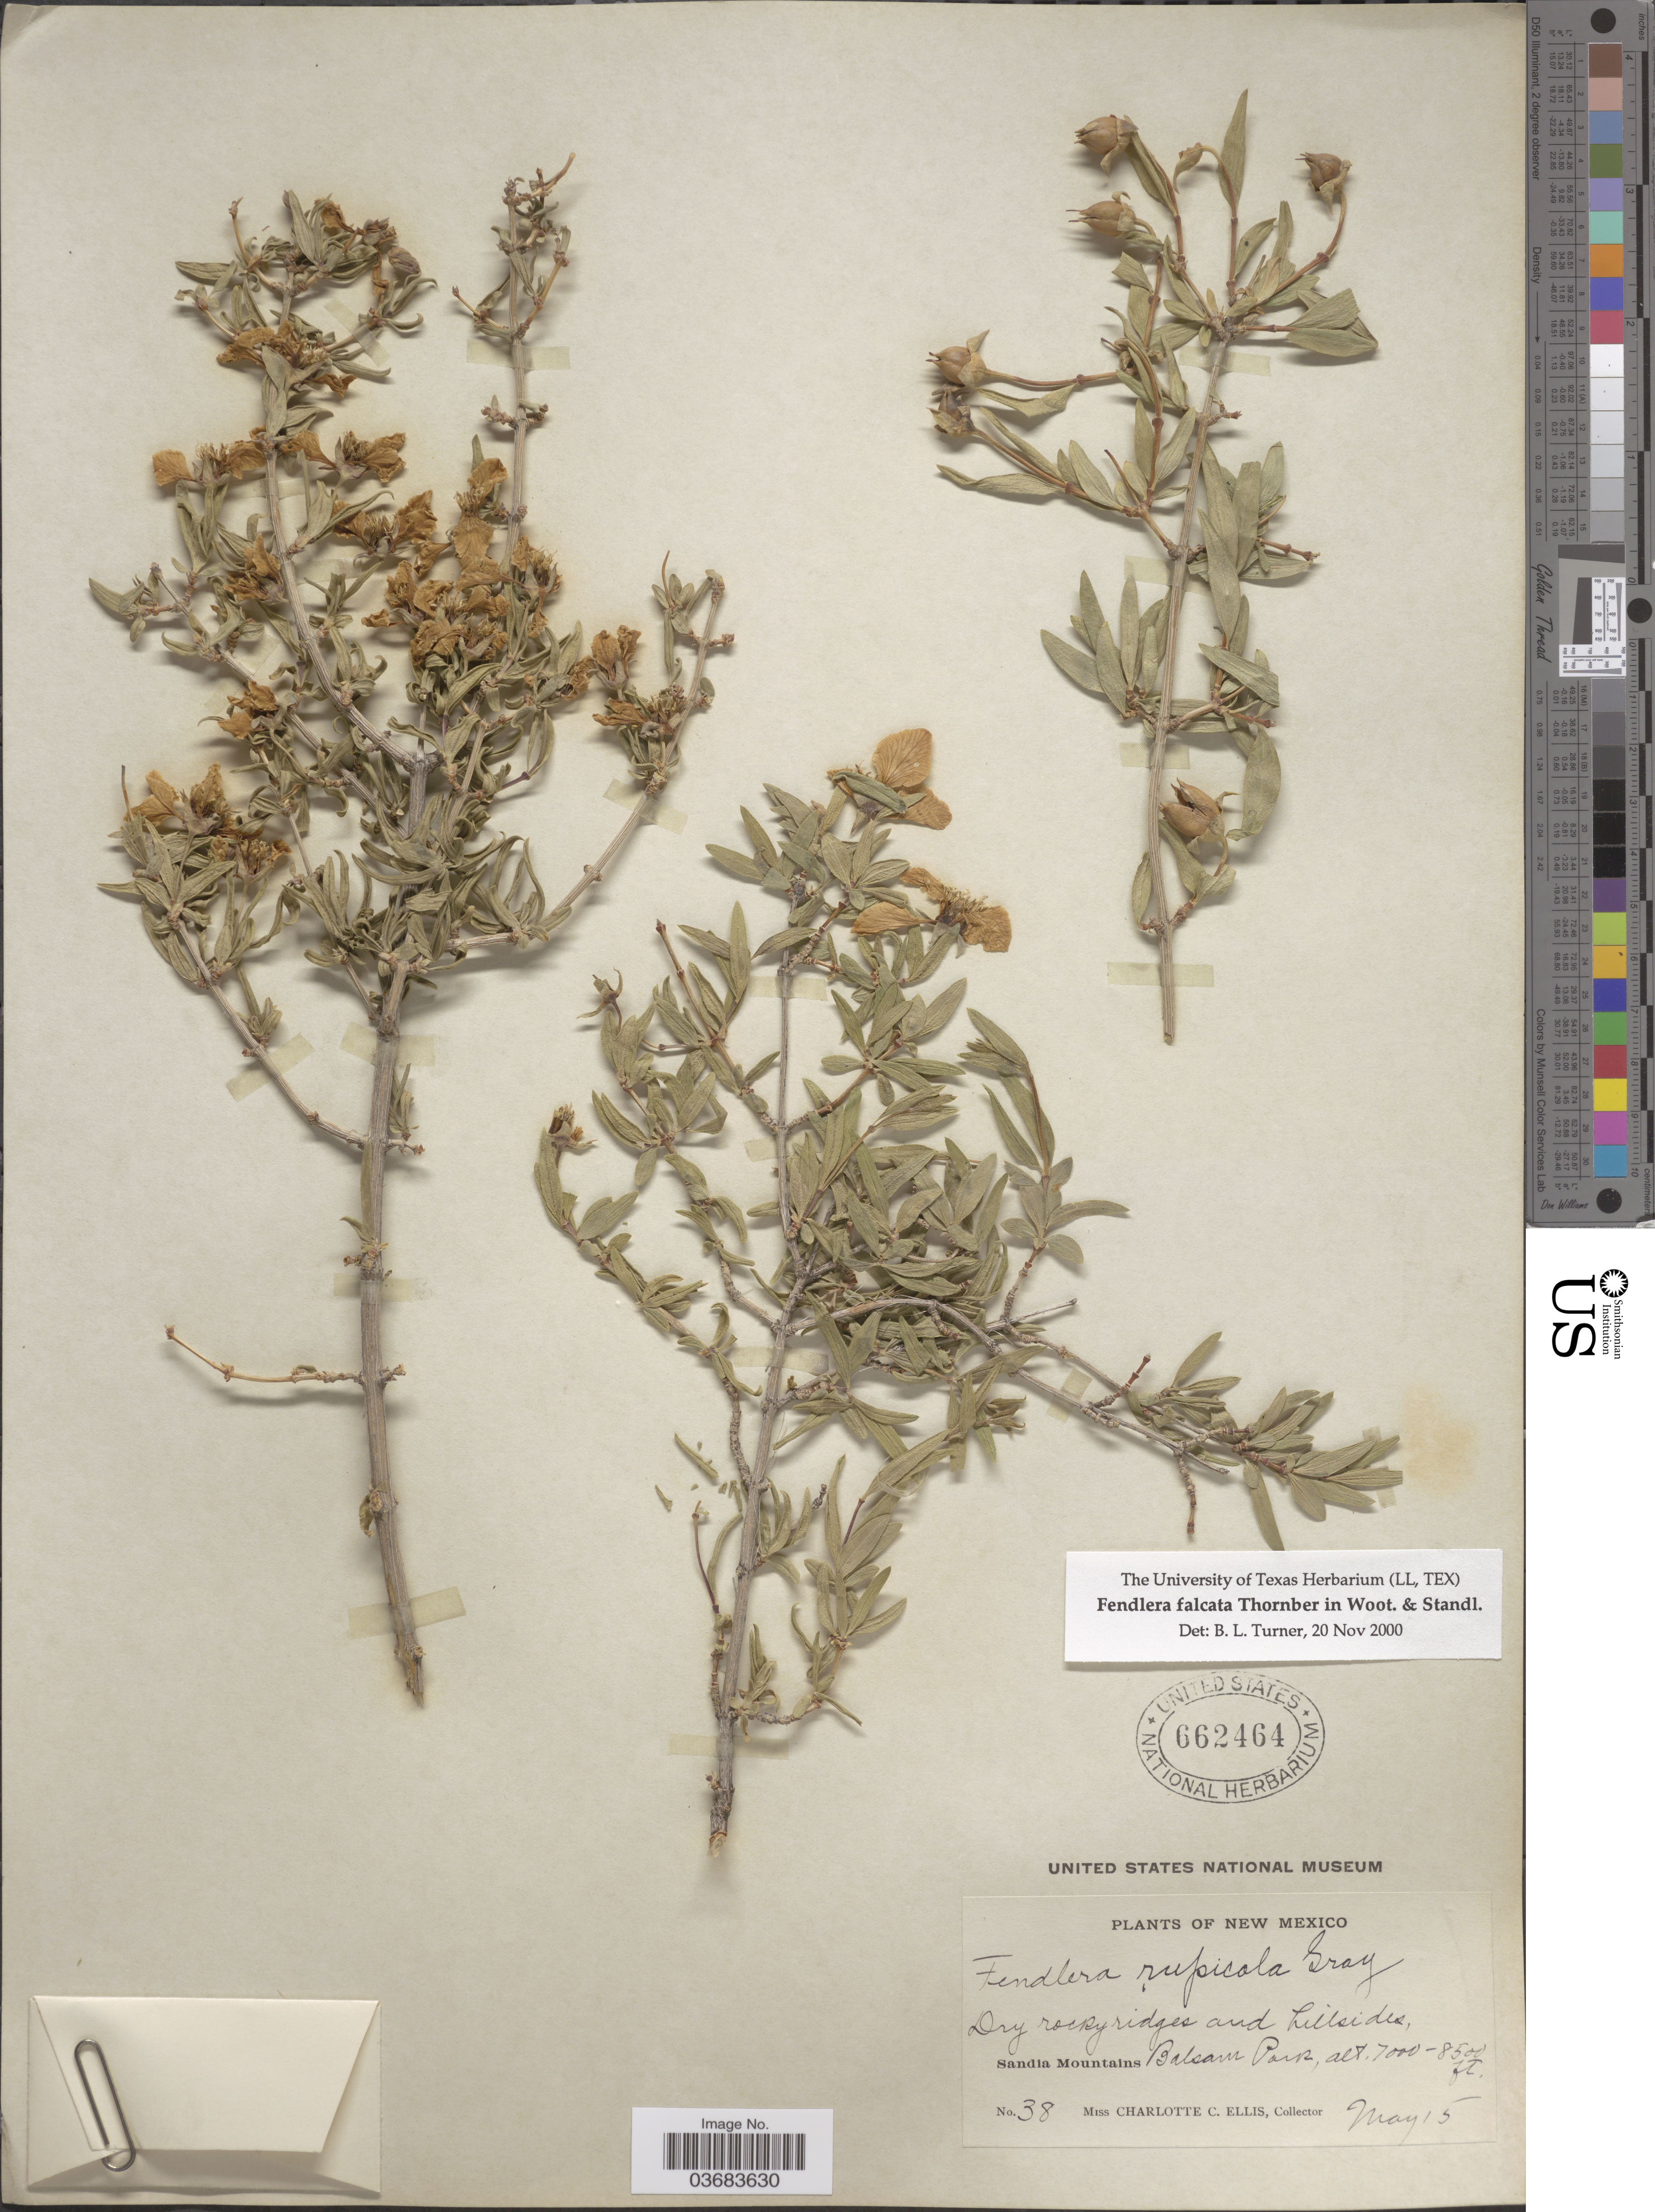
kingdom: Plantae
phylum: Tracheophyta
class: Magnoliopsida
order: Cornales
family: Hydrangeaceae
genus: Fendlera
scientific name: Fendlera rupicola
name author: Englem. & A. Gray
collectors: C. C. Ellis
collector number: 38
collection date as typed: Transcribed d/m/y: /5/15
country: United States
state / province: New Mexico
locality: Sandia Mountains. Balsam Park.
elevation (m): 2134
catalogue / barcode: US 662464